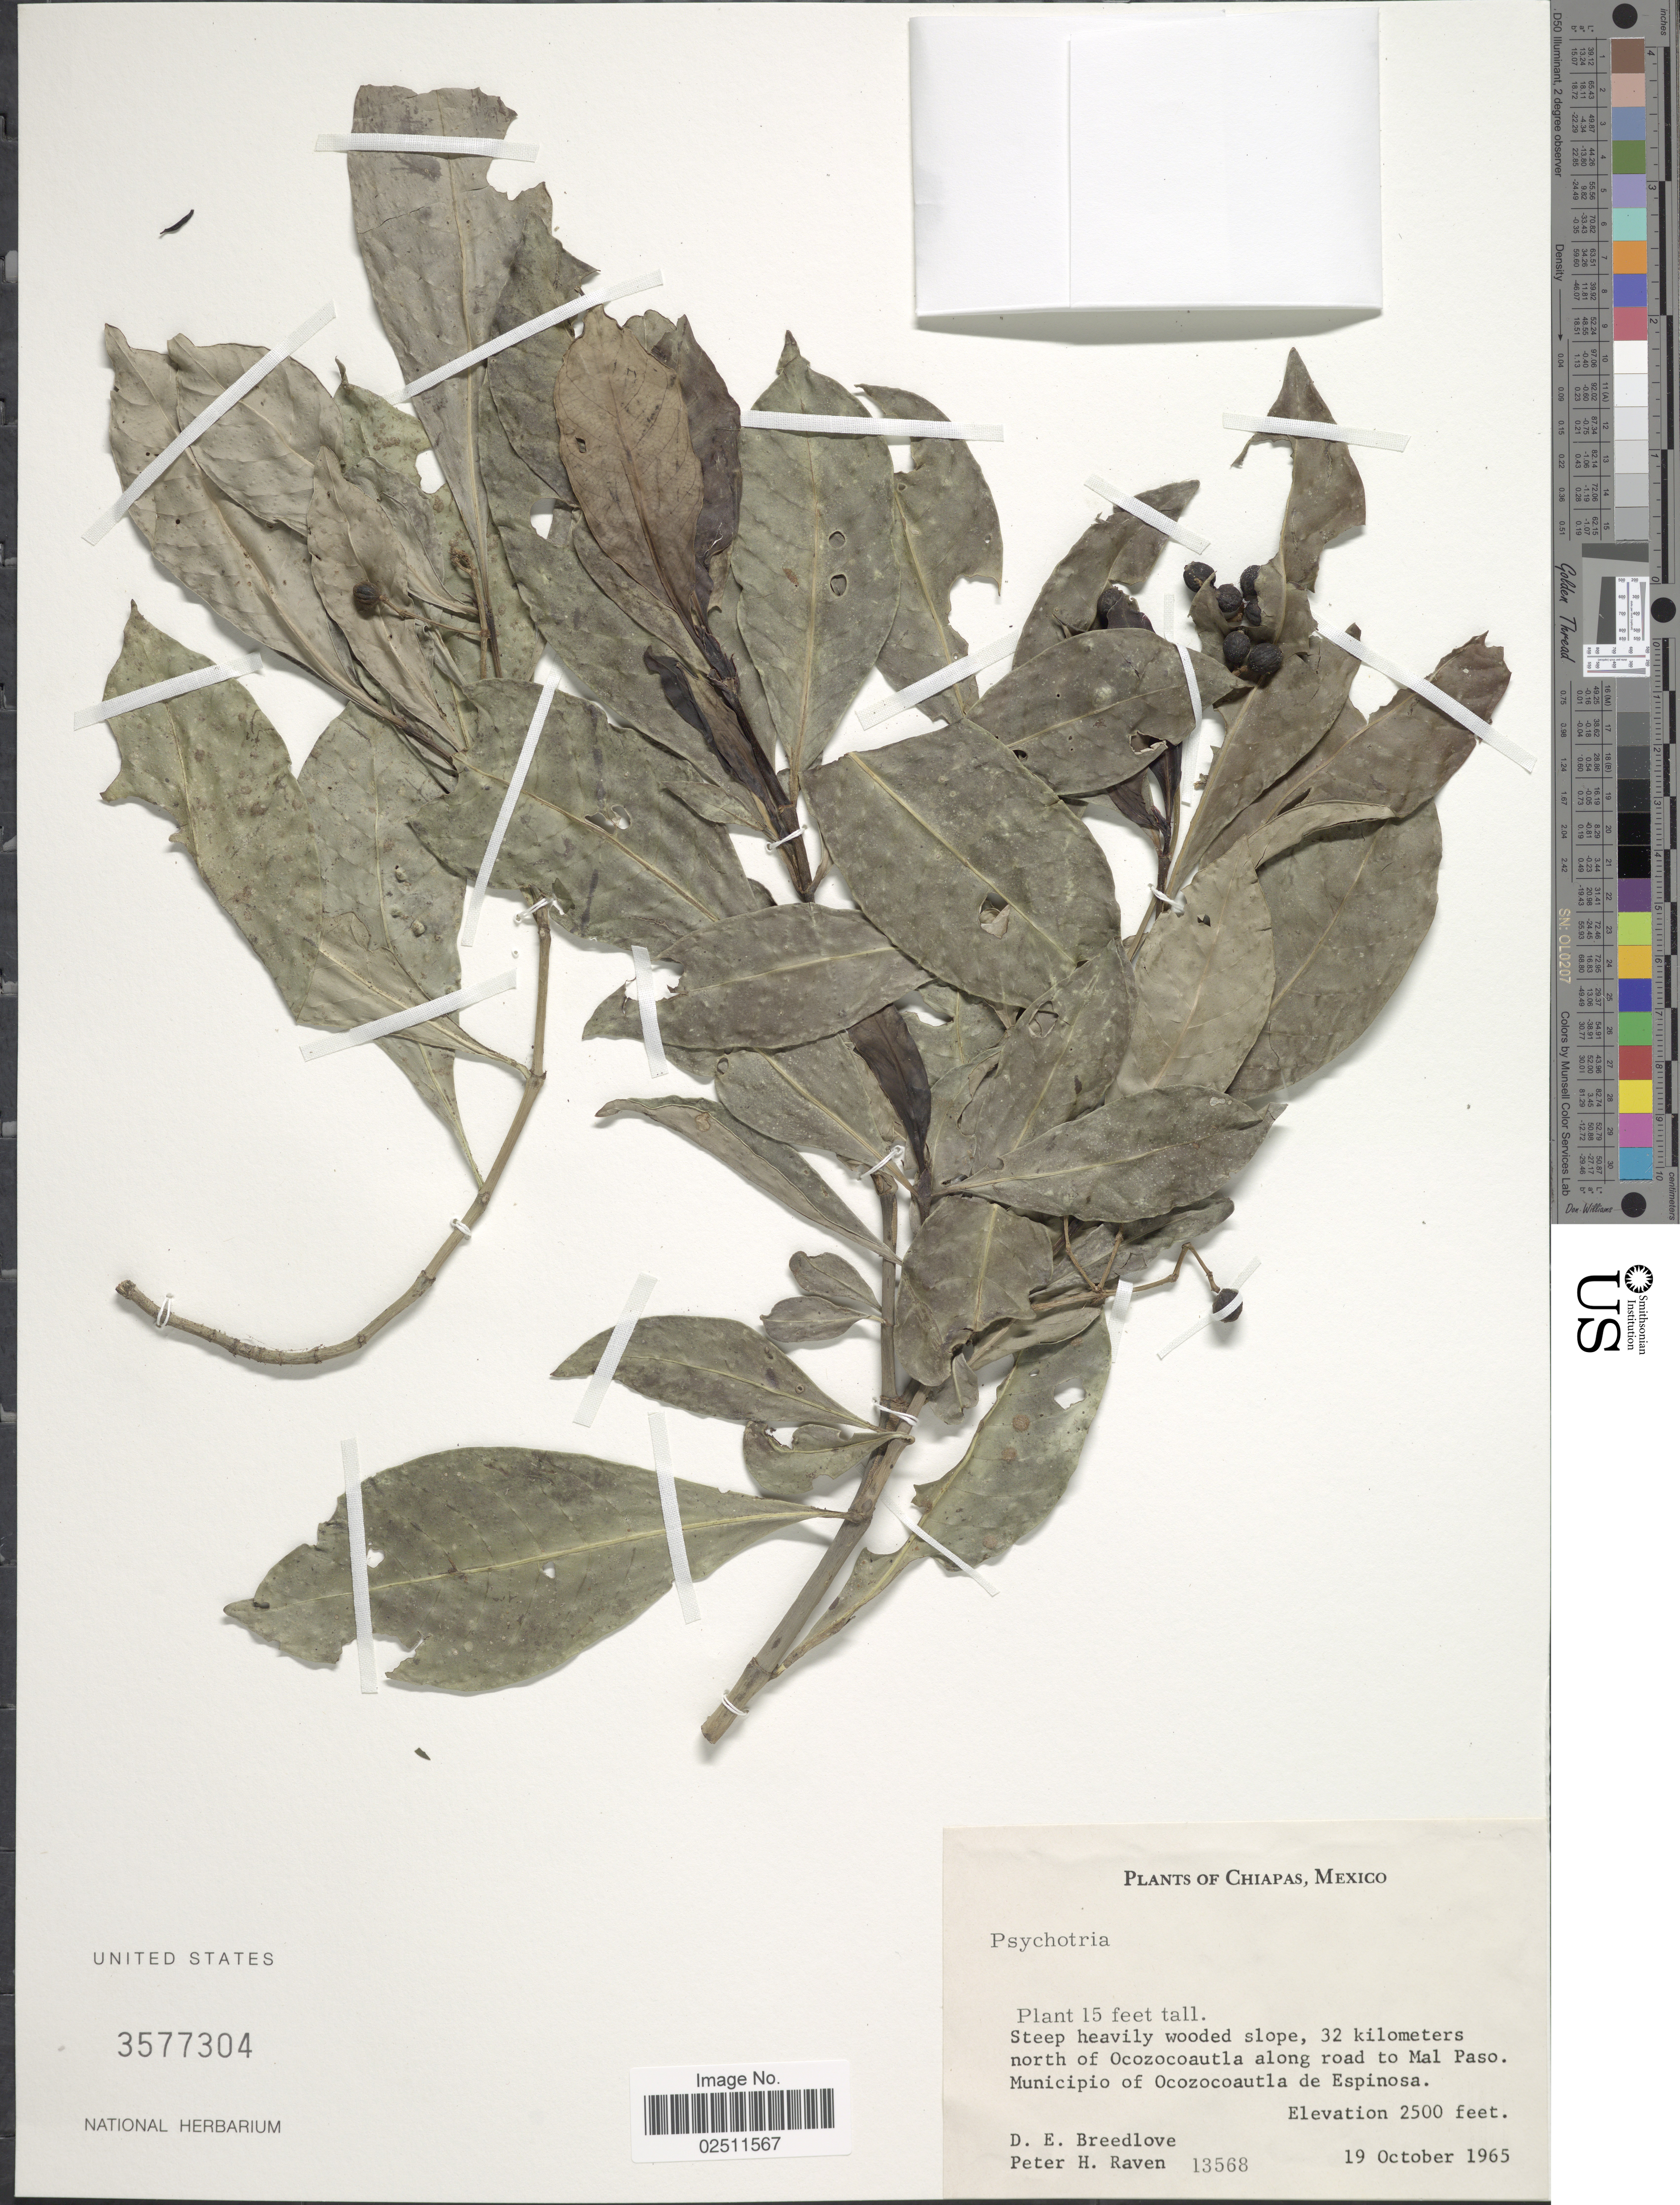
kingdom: Plantae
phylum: Tracheophyta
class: Magnoliopsida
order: Gentianales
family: Rubiaceae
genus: Psychotria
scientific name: Psychotria sp.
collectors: D. E. Breedlove & P. Raven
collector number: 13568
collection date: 1965-10-19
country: Mexico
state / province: Chiapas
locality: Steep heavily wooded slope, 32 kilometers north of Ocozocoautla along road to Mal Paso. Municipio of Ocozocoautla de Espinosa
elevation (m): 762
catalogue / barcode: US 3577304